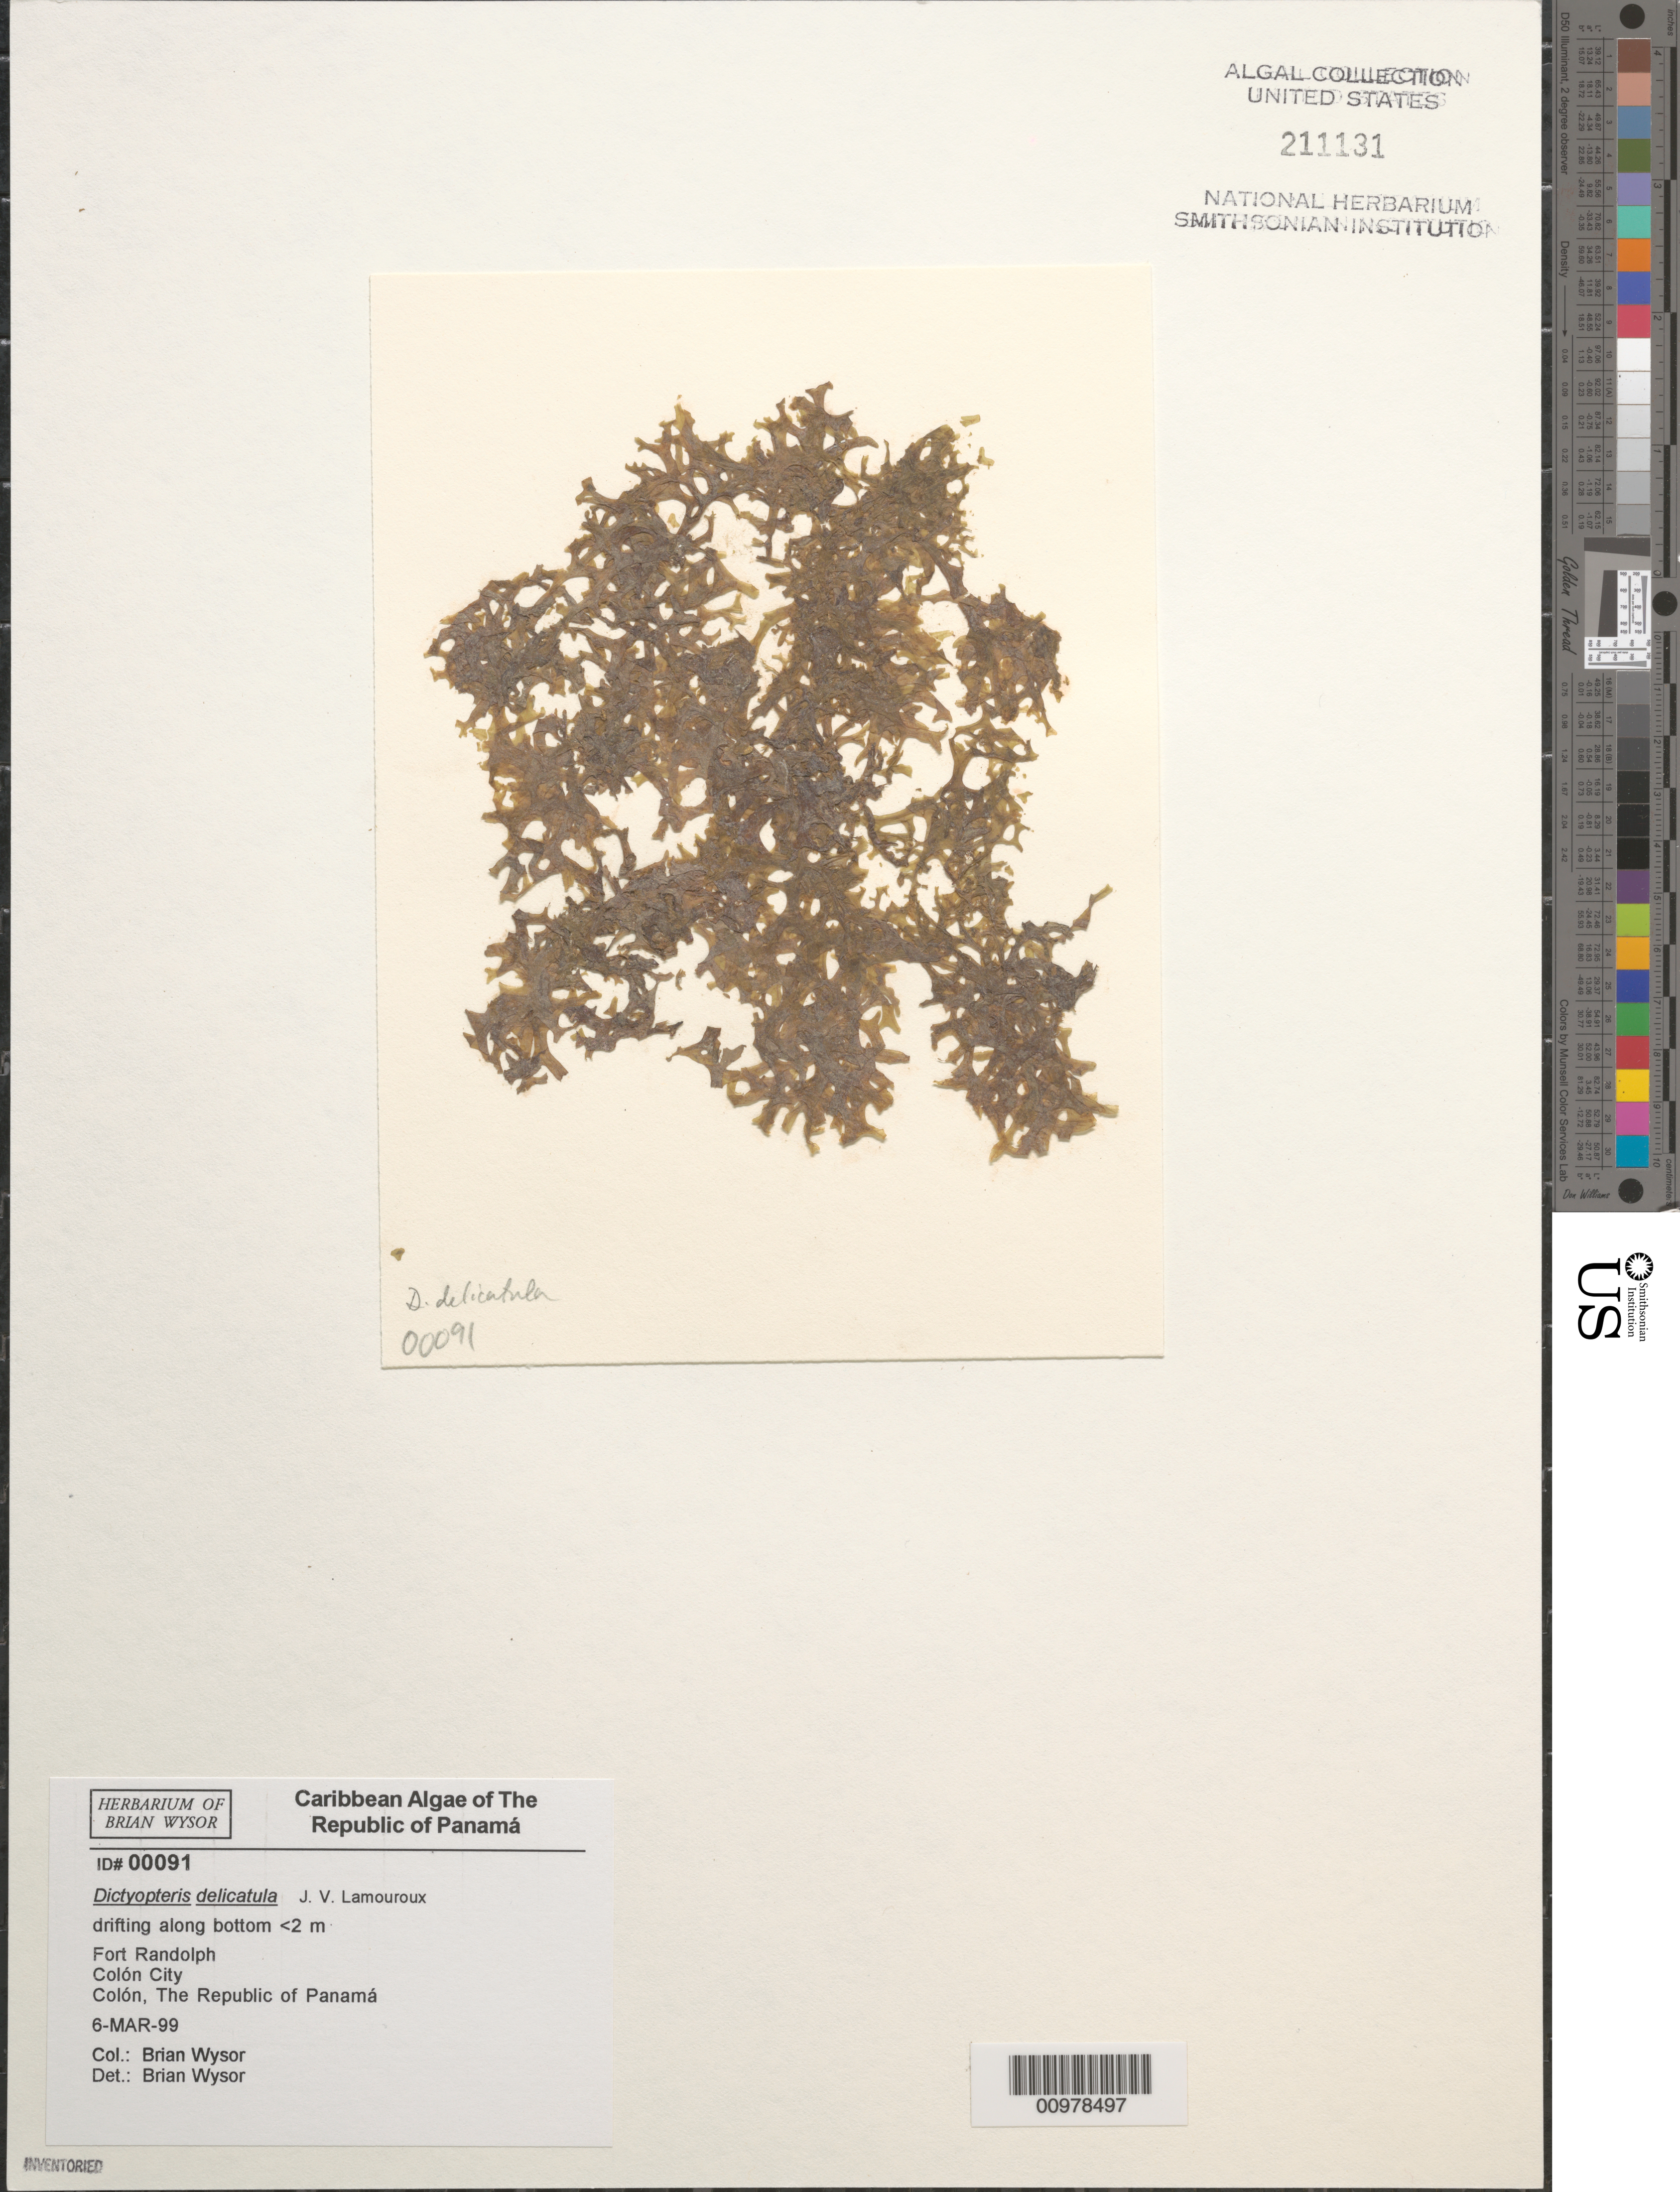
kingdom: Chromista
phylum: Ochrophyta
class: Phaeophyceae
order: Dictyotales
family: Dictyotaceae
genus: Dictyopteris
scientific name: Dictyopteris delicatula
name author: J.V.Lamouroux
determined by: Wysor, B.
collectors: B. Wysor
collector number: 00091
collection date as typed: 06 Mar 1999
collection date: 1999-03-06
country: Panama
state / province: Colón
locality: Fort Randolph, Colón City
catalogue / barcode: US 211131